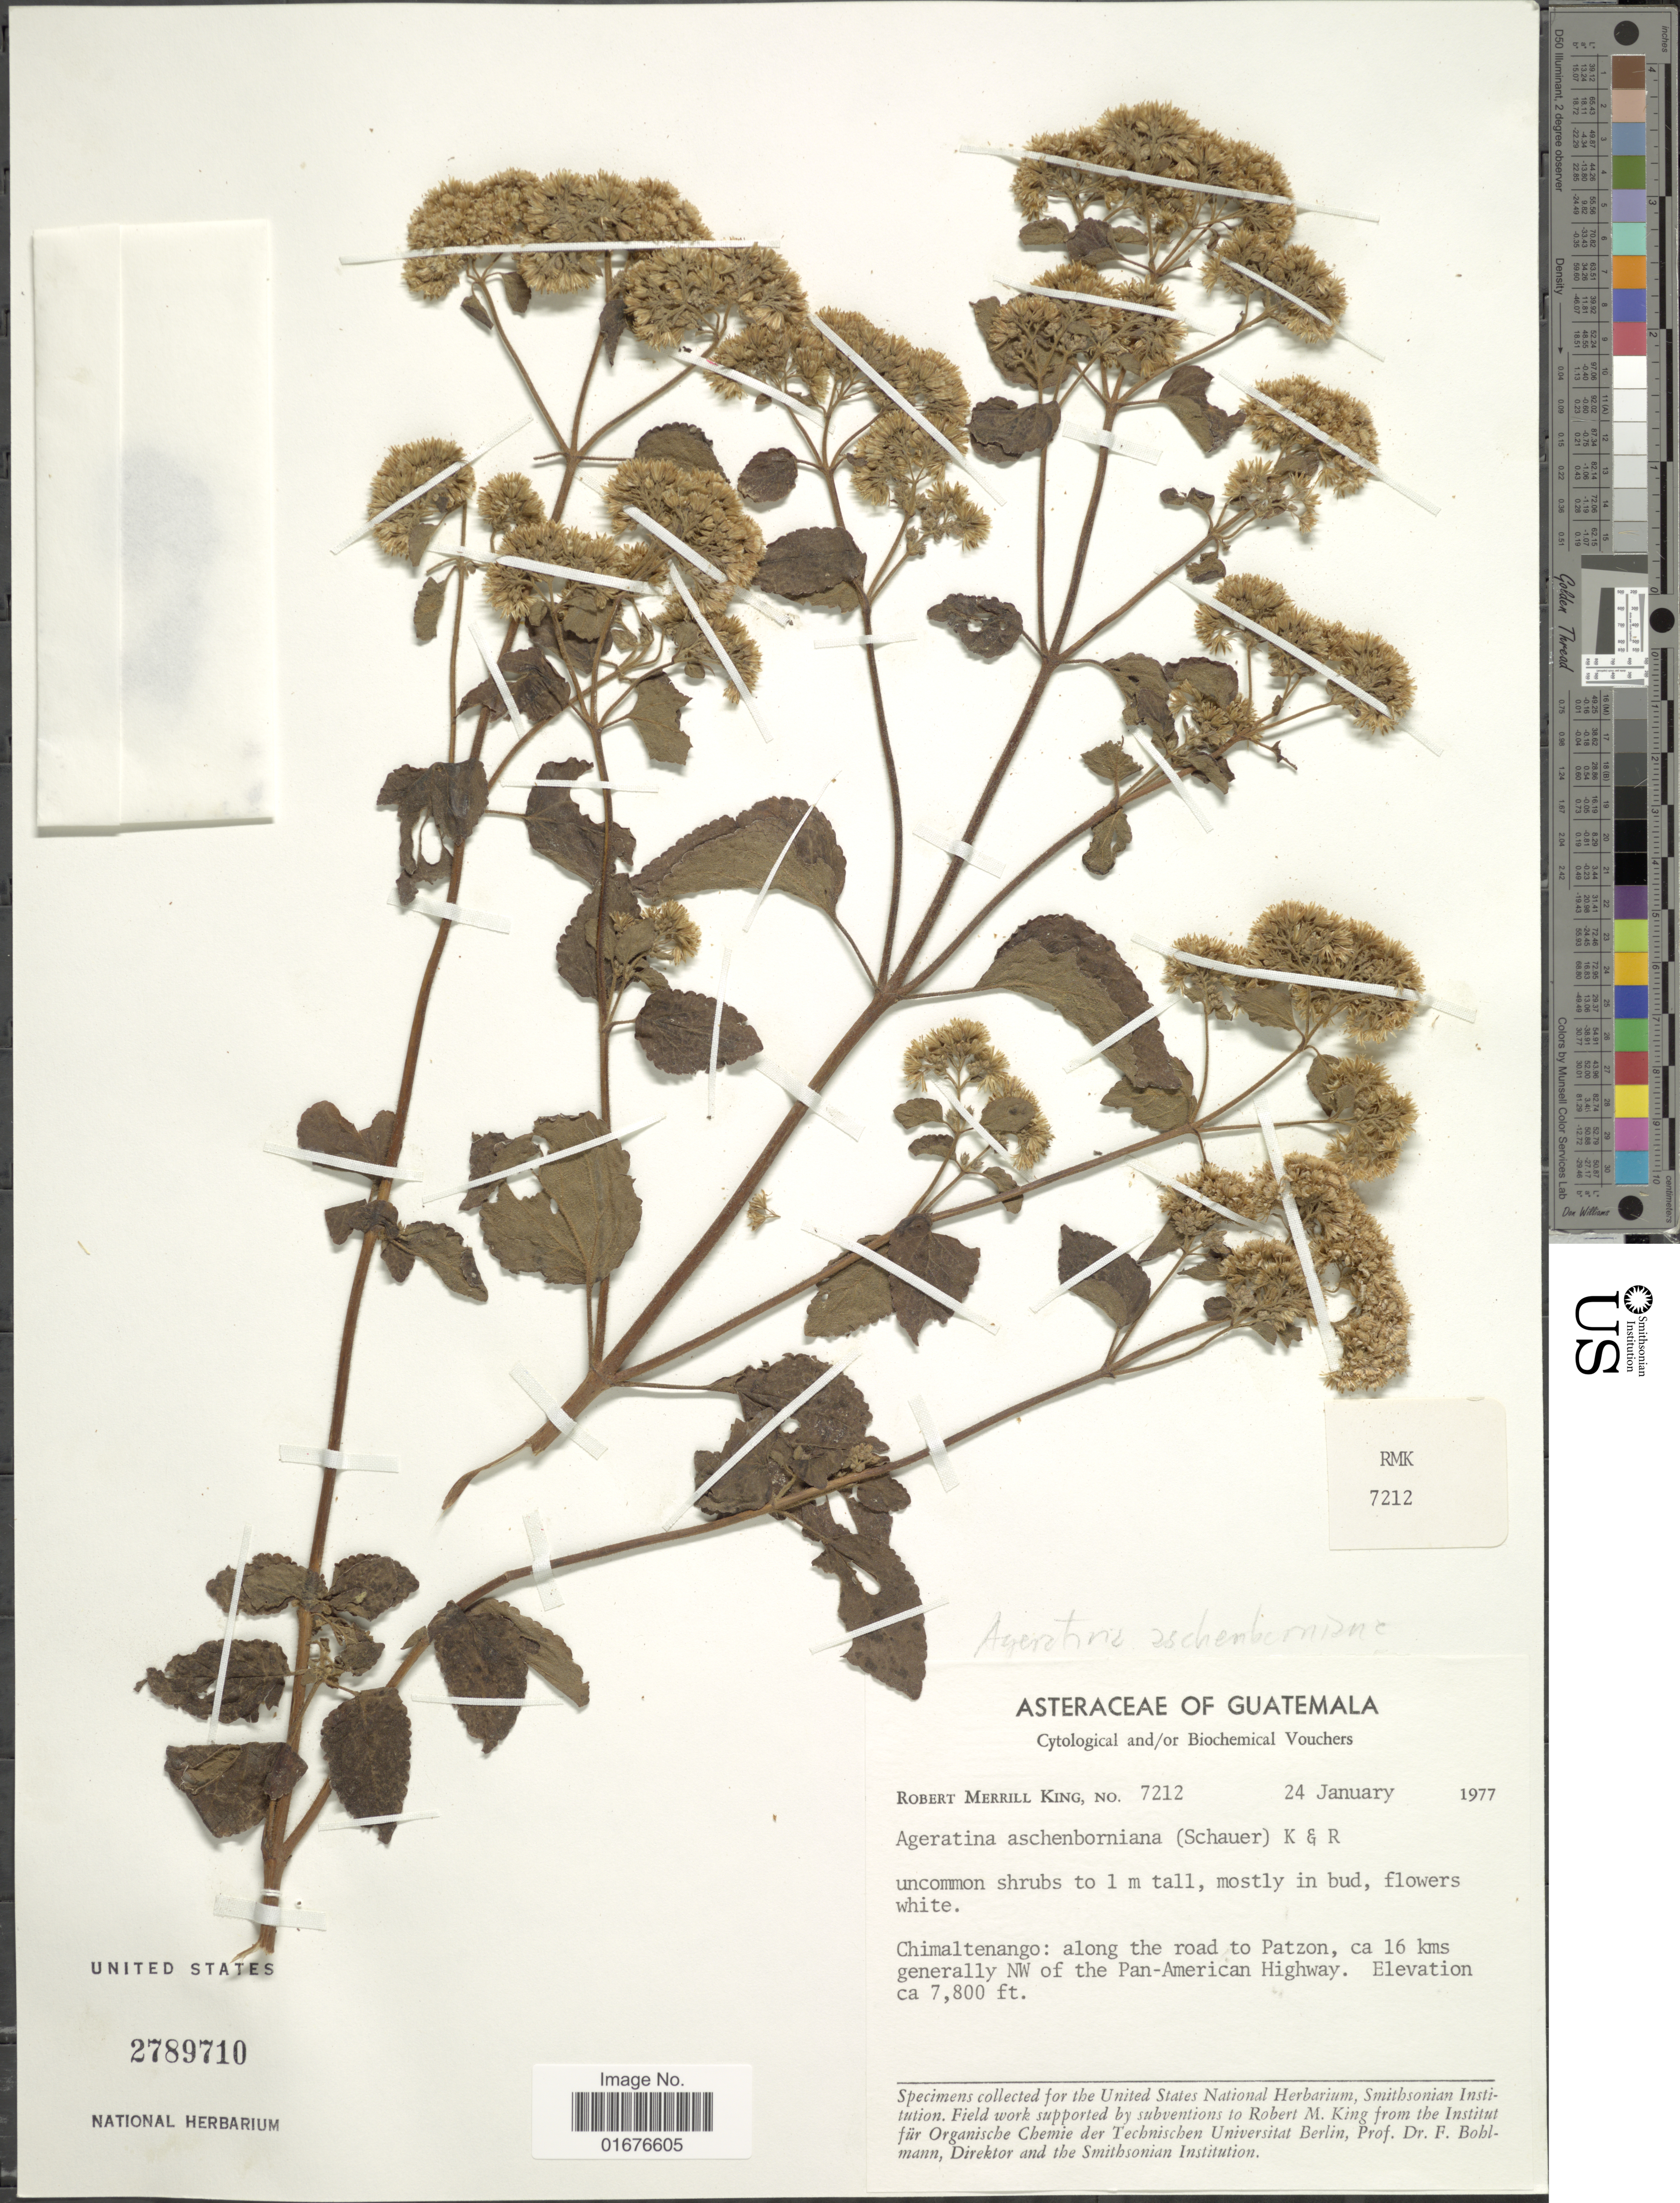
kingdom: Plantae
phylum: Tracheophyta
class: Magnoliopsida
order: Asterales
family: Asteraceae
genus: Ageratina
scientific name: Ageratina pichinchensis var. bustamenta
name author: (DC.) R.M. King & H. Rob.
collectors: R. M. King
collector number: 7212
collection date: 1977-01-24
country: Guatemala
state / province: Chimaltenango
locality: Along the road to Patzon, ca 16 kms generally NW of the Pan-American Highway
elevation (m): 2377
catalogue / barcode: US 2789710